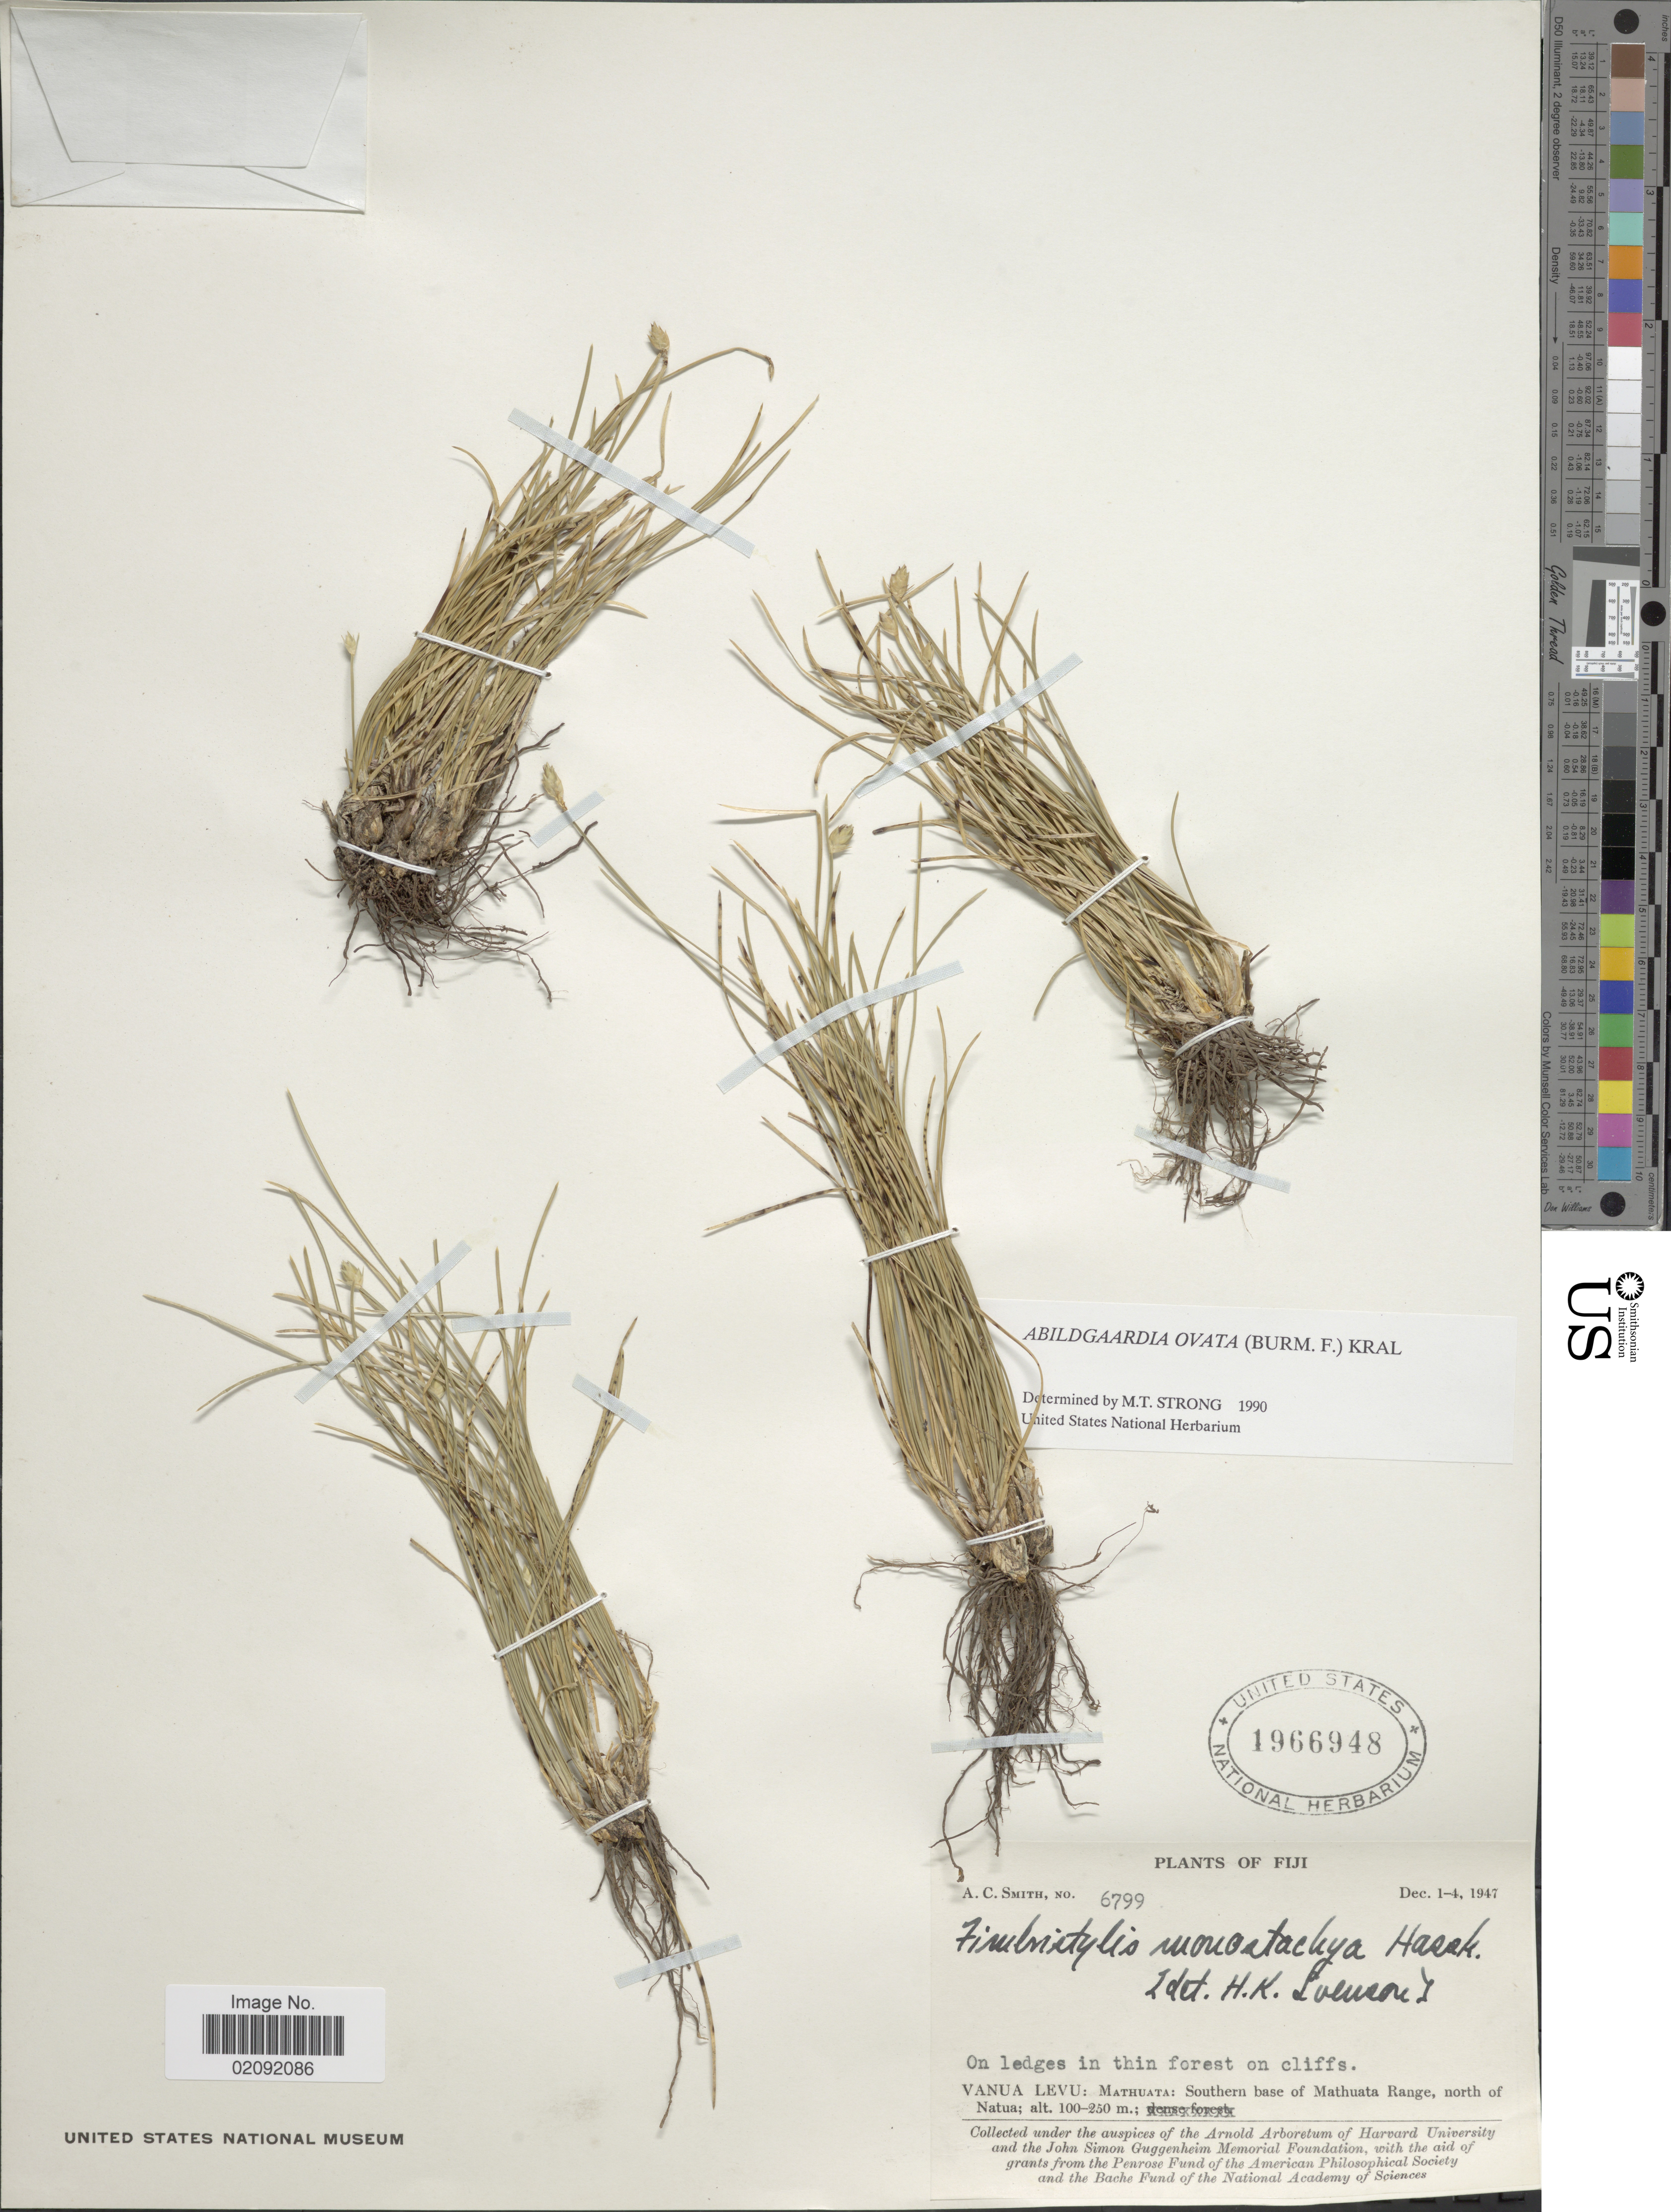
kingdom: Plantae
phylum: Tracheophyta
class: Liliopsida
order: Poales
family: Cyperaceae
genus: Abildgaardia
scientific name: Abildgaardia ovata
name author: (Burm. f.) Kral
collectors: A. C. Smith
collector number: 6799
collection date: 1947-12-01/1947-12-04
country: Fiji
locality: Vanua Levu: Mathuata: Southern base of Mathuata Range, north of Natua, on ledges in thin forest on cliffs.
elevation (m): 100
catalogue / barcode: US 19966948